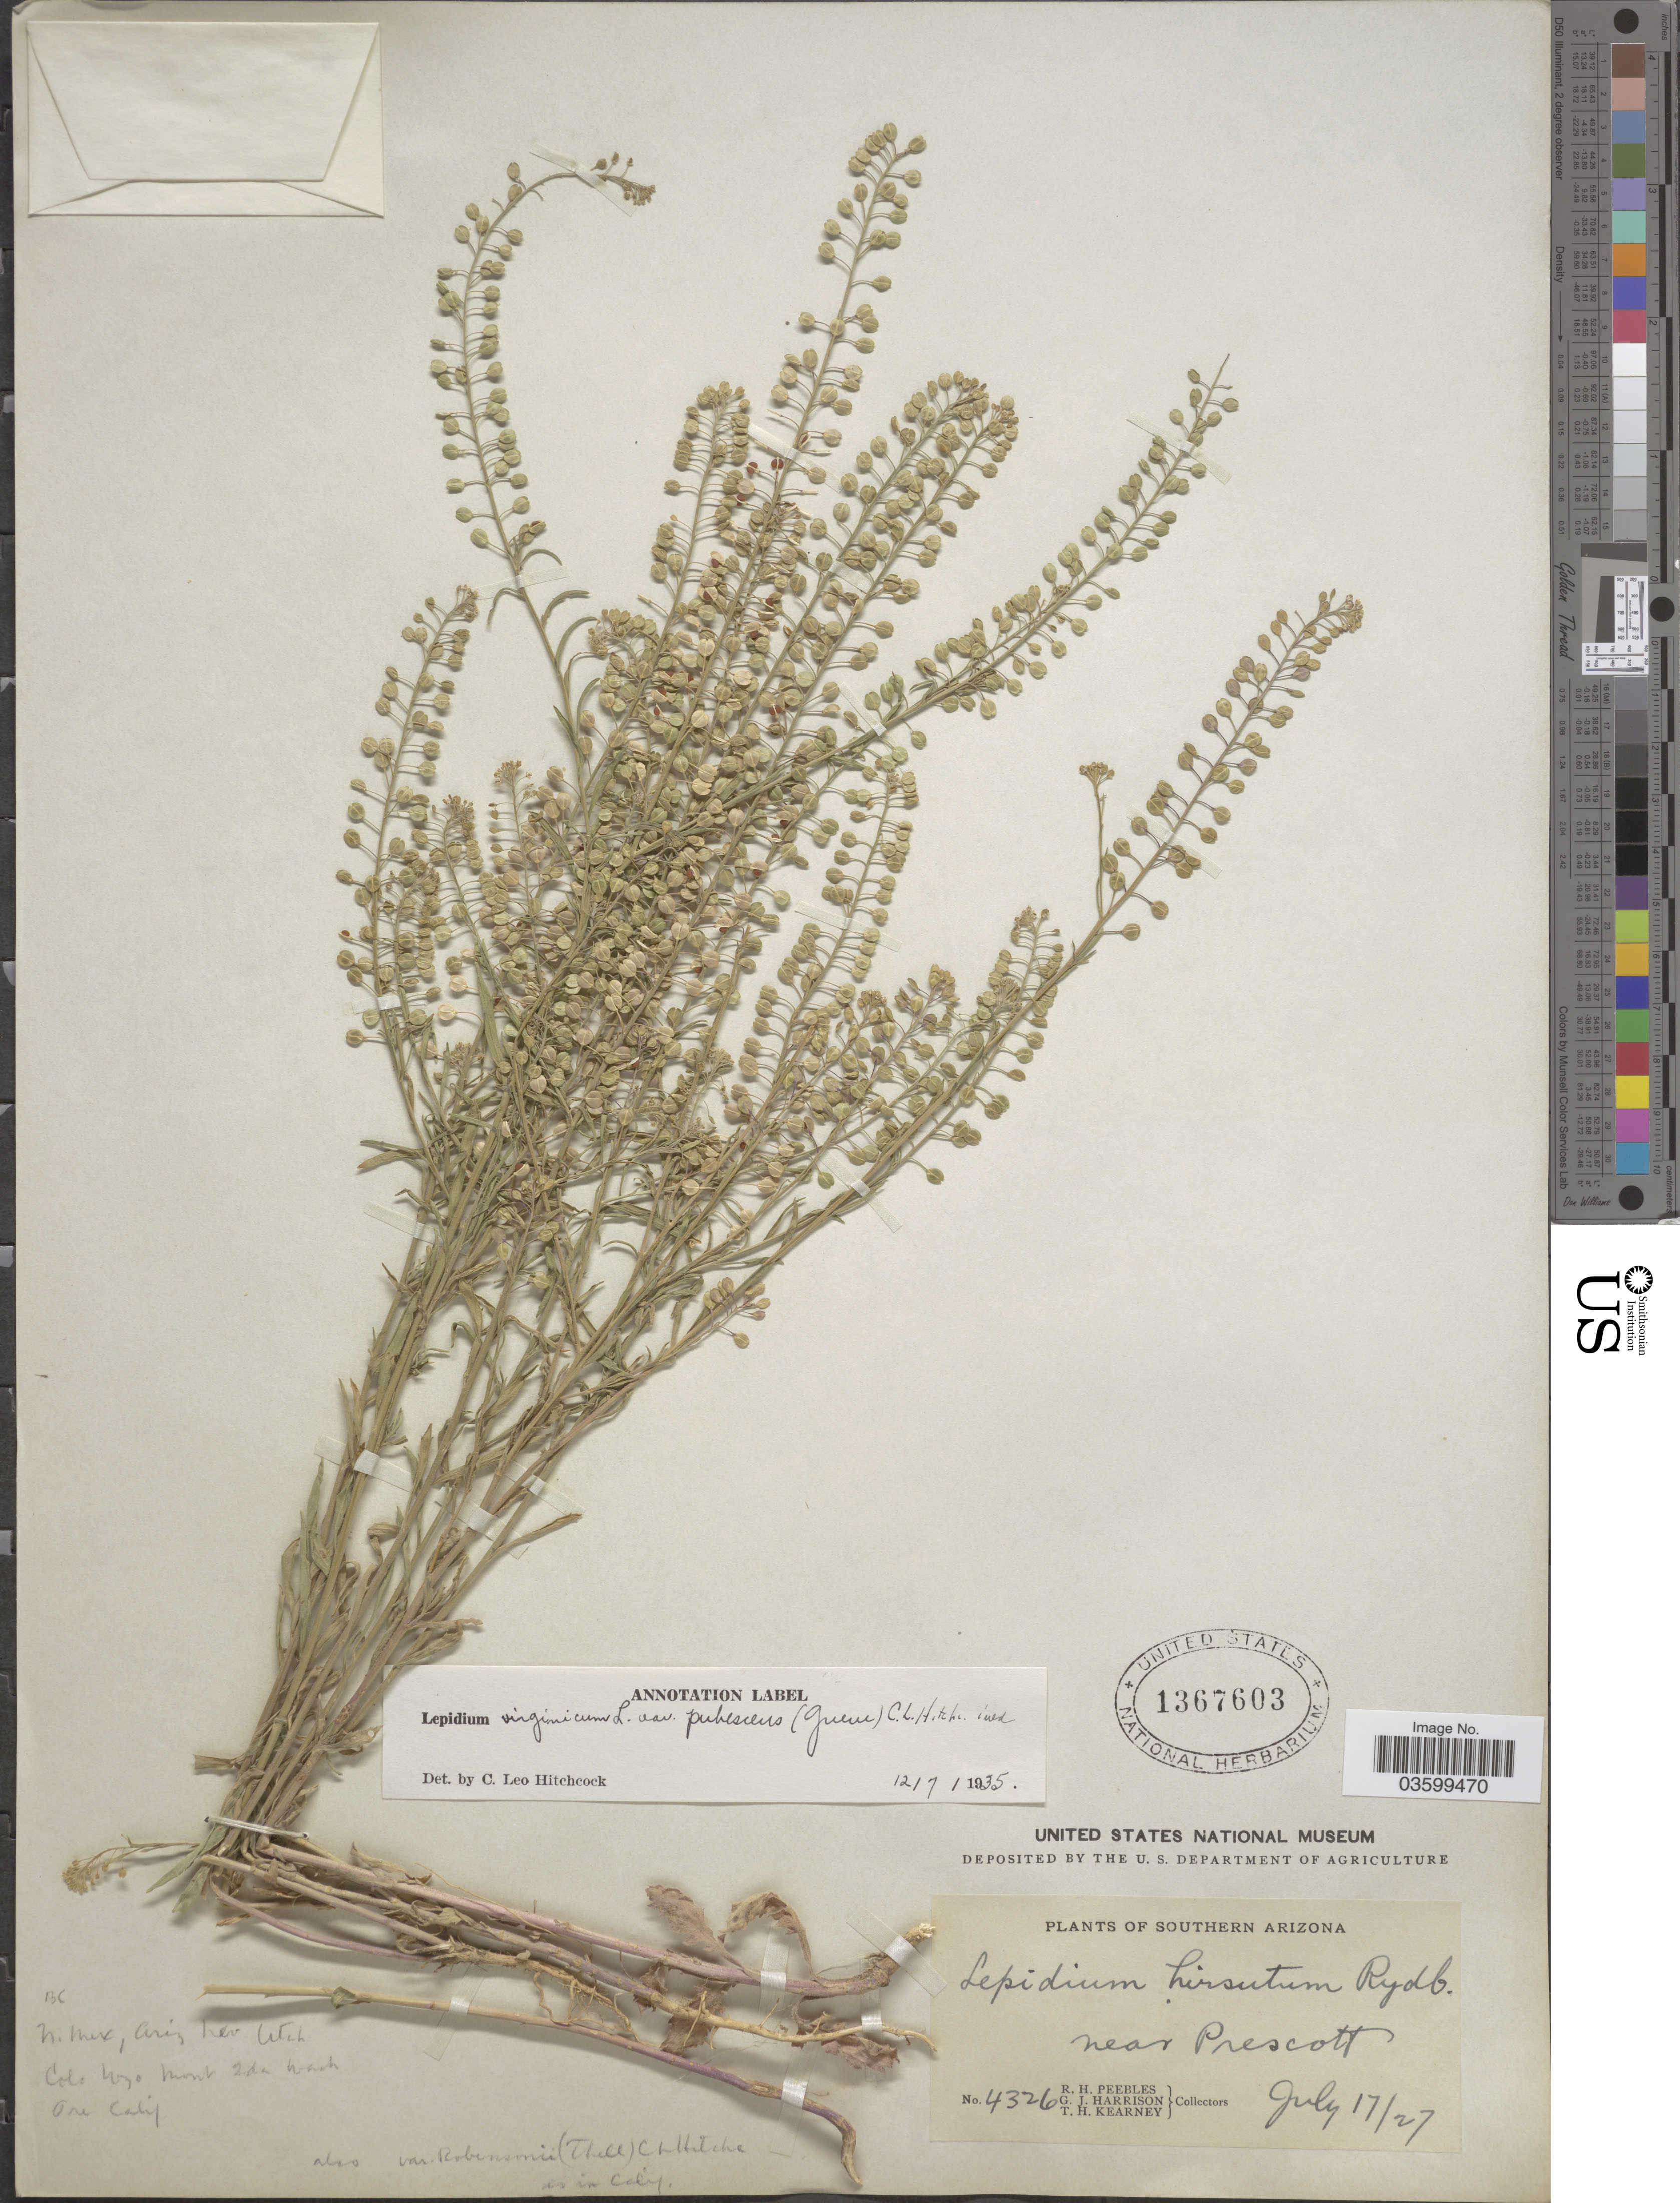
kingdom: Plantae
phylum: Tracheophyta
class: Magnoliopsida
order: Brassicales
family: Brassicaceae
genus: Lepidium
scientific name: Lepidium virginicum var. pubescens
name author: (Greene) C.L. Hitchc.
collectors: R. H. Peebles, G. J. Harrison & T. H. Kearney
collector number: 4326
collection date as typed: Transcribed d/m/y: 17/7/27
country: United States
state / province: Arizona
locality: Southern Arizona. Near Prescott.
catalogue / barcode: US 1367603